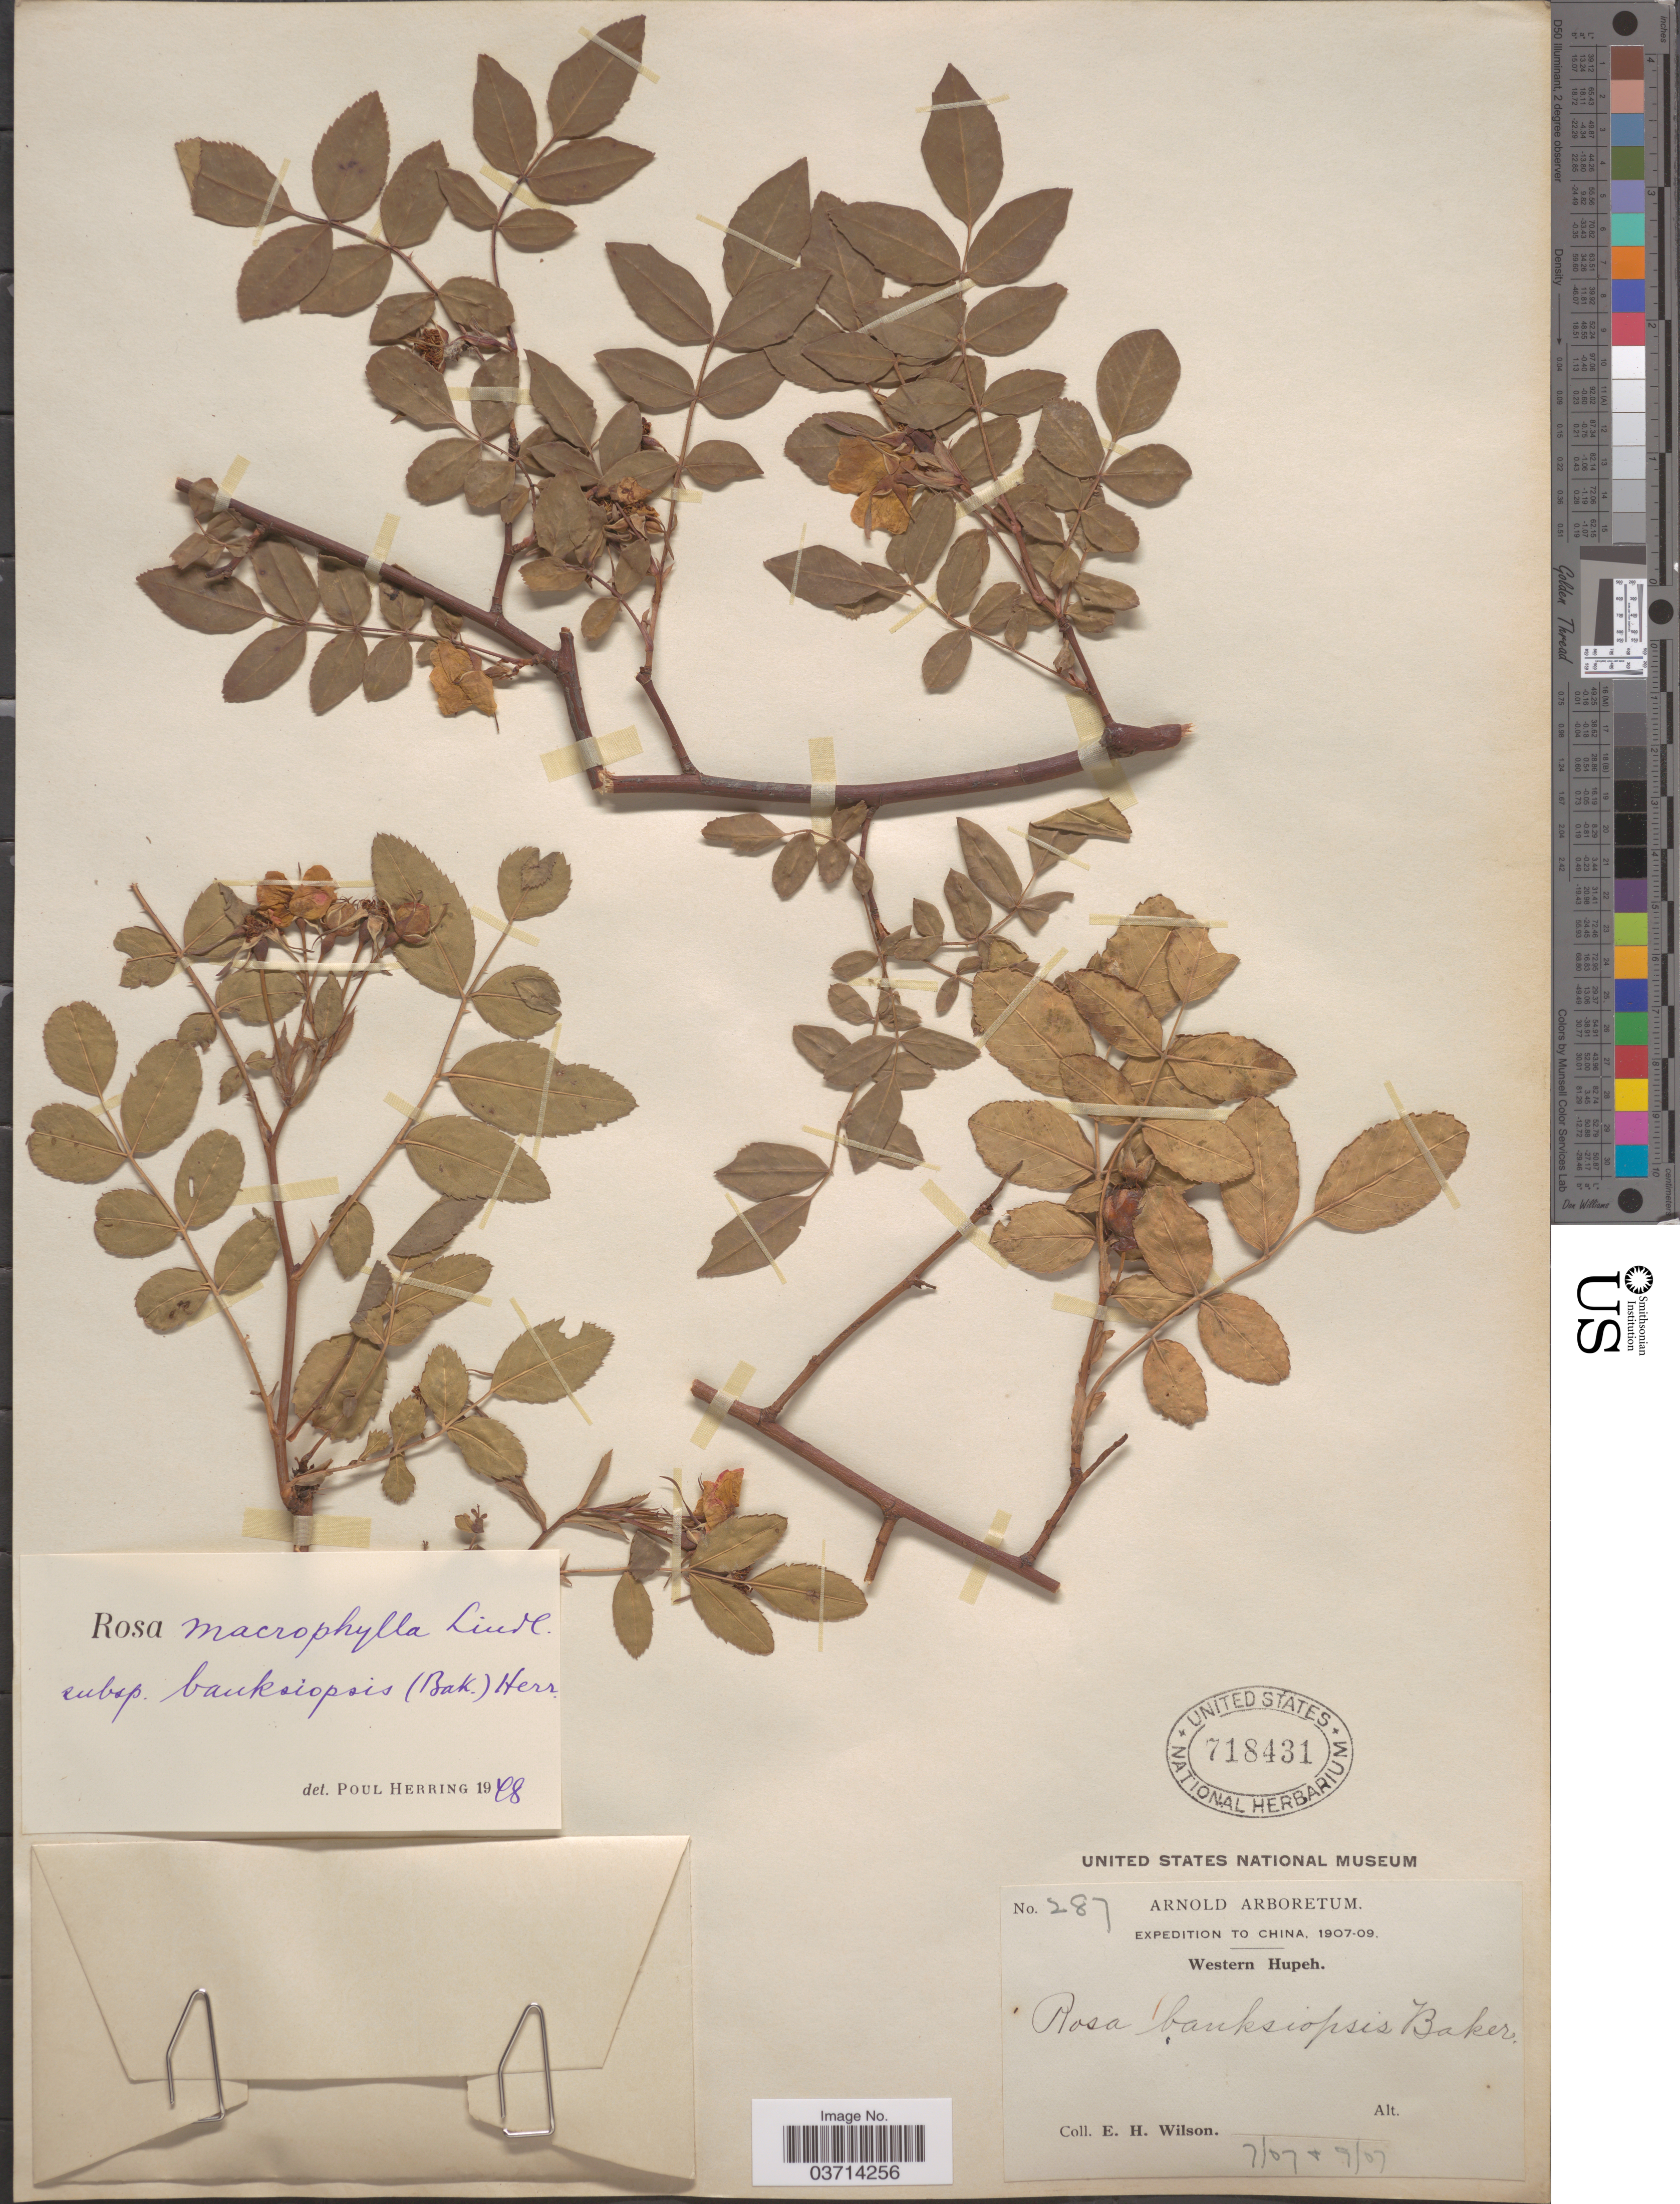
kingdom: Plantae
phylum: Tracheophyta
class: Magnoliopsida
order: Rosales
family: Rosaceae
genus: Rosa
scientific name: Rosa banksiopsis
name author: Baker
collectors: E. Wilson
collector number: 287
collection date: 1907-07/1907-09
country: China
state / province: Hubei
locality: Western Hupeh.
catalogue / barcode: US 718431